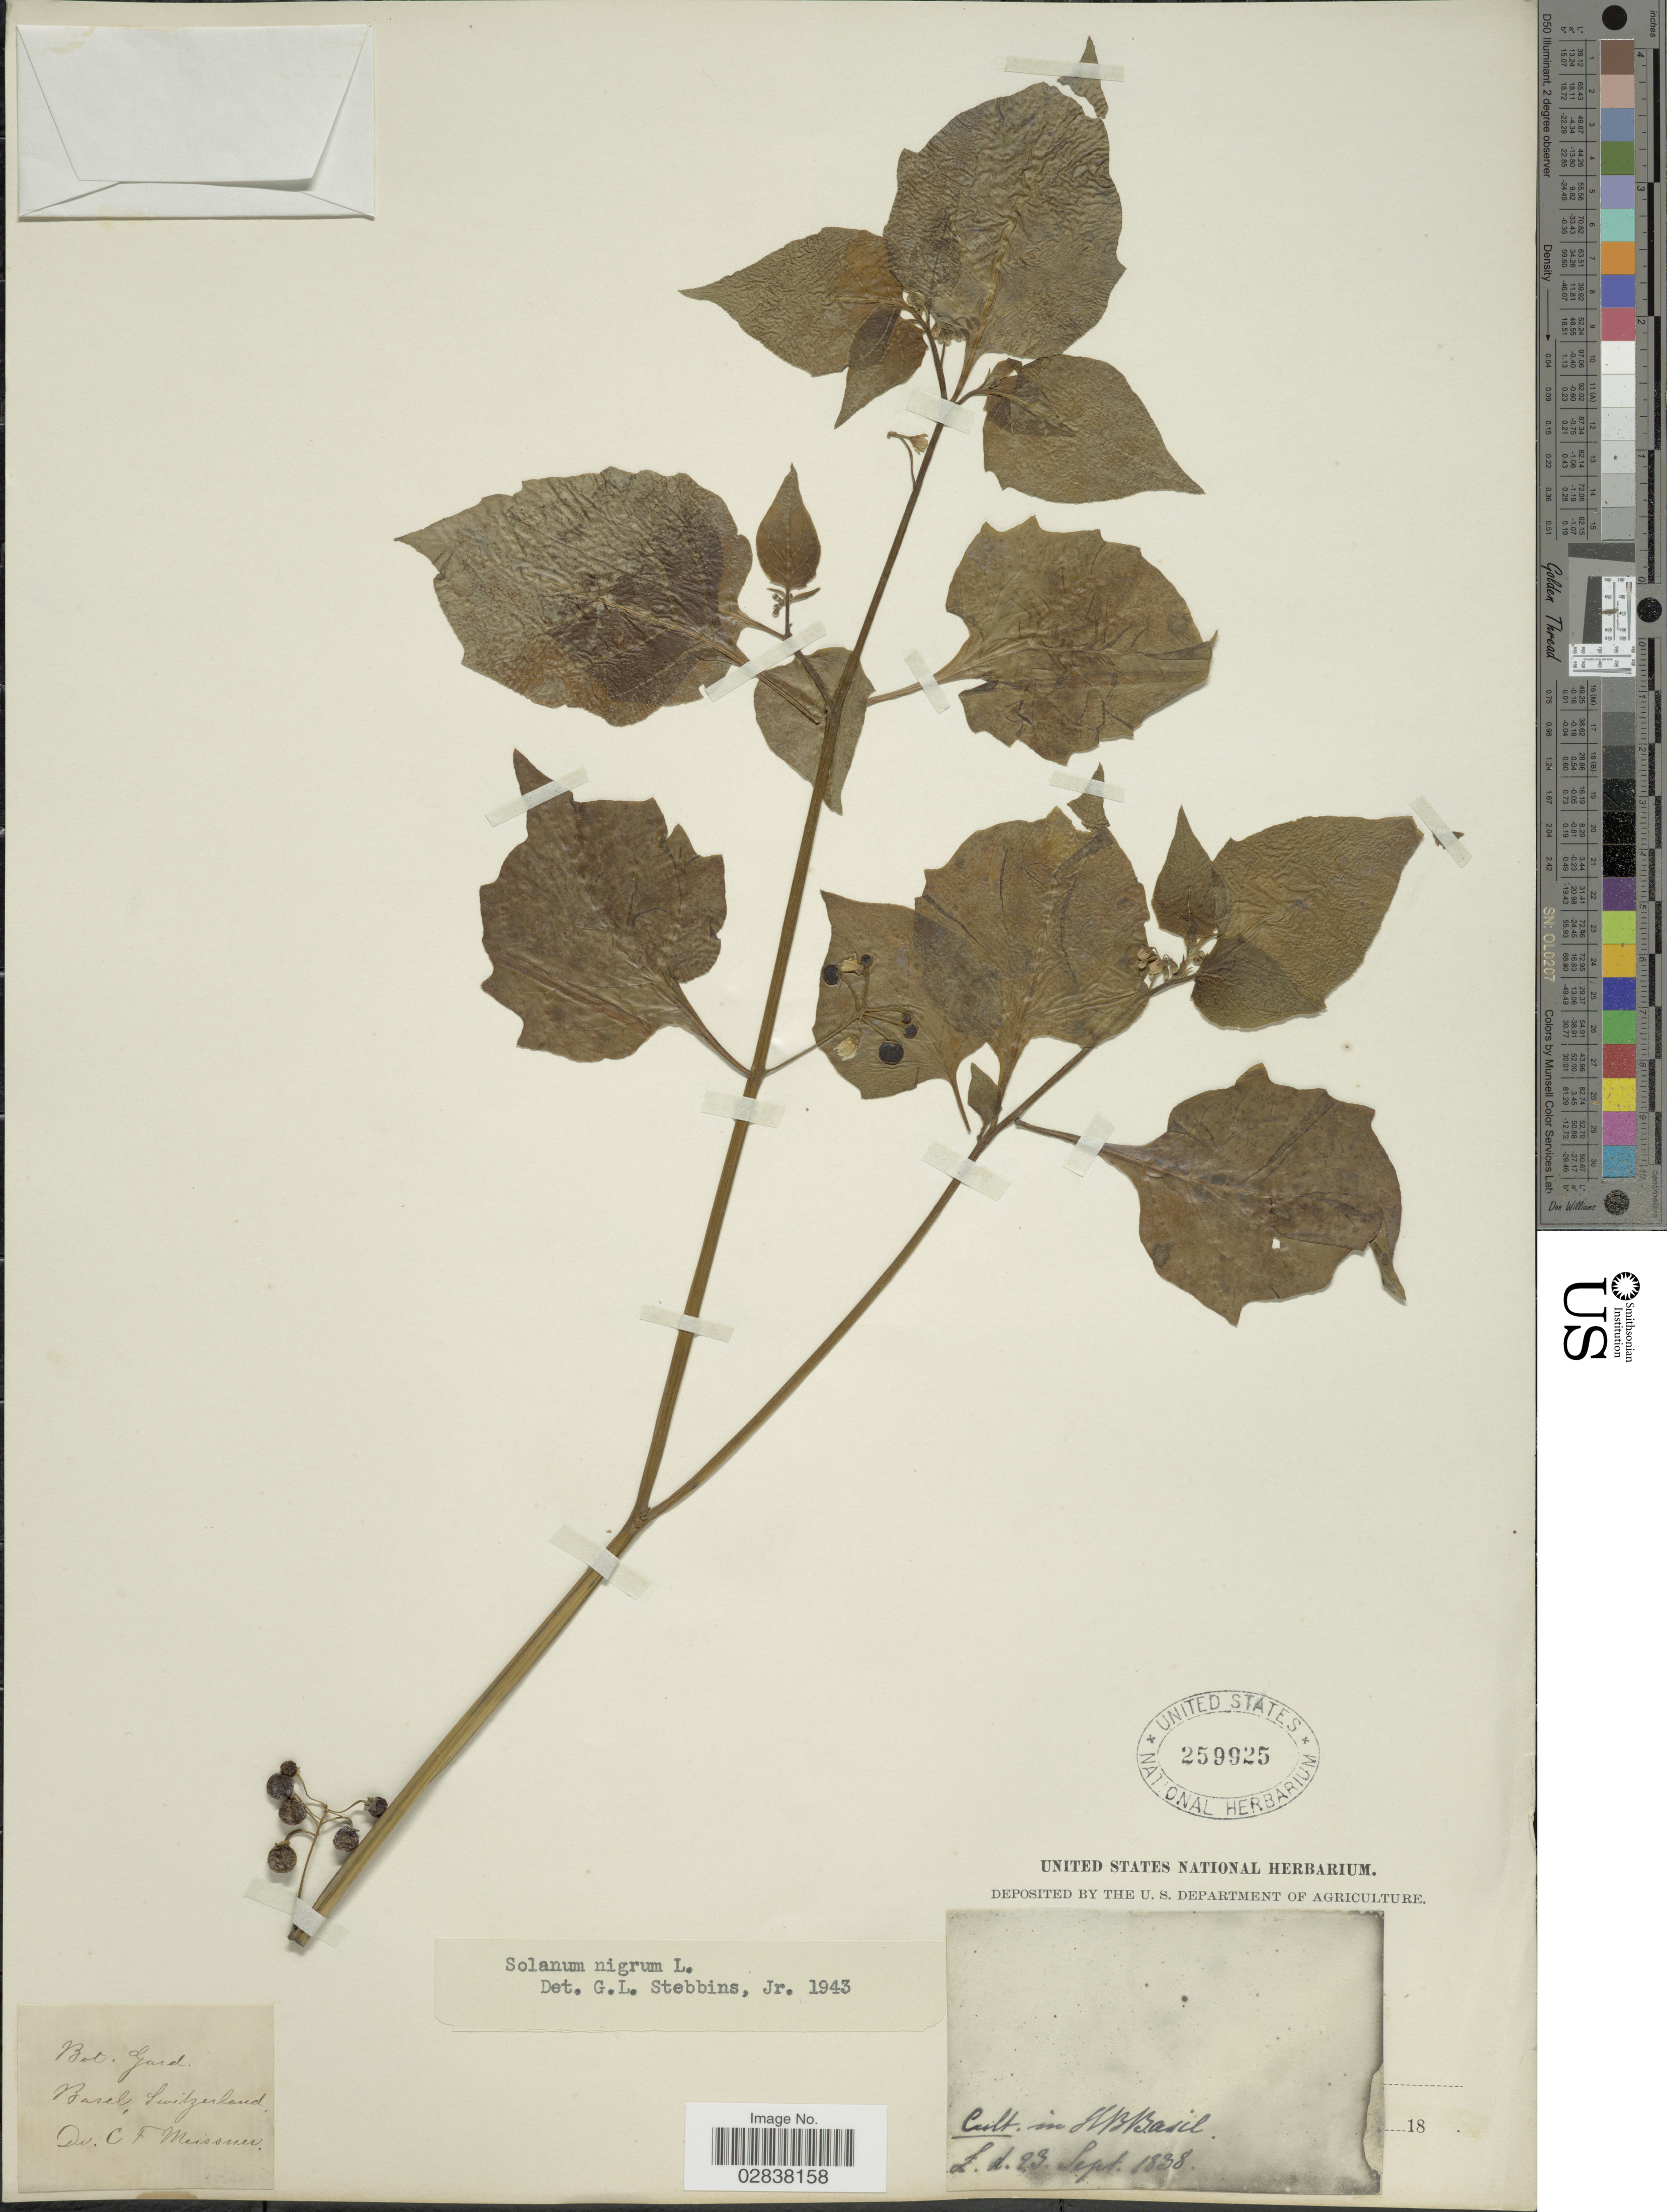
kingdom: Plantae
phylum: Tracheophyta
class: Magnoliopsida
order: Solanales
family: Solanaceae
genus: Solanum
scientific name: Solanum nigrum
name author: L.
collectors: C. F. W. Meissner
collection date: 1838-09-23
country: Switzerland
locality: Basel, Cult. in H/B/ Basil.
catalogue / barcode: US 259925